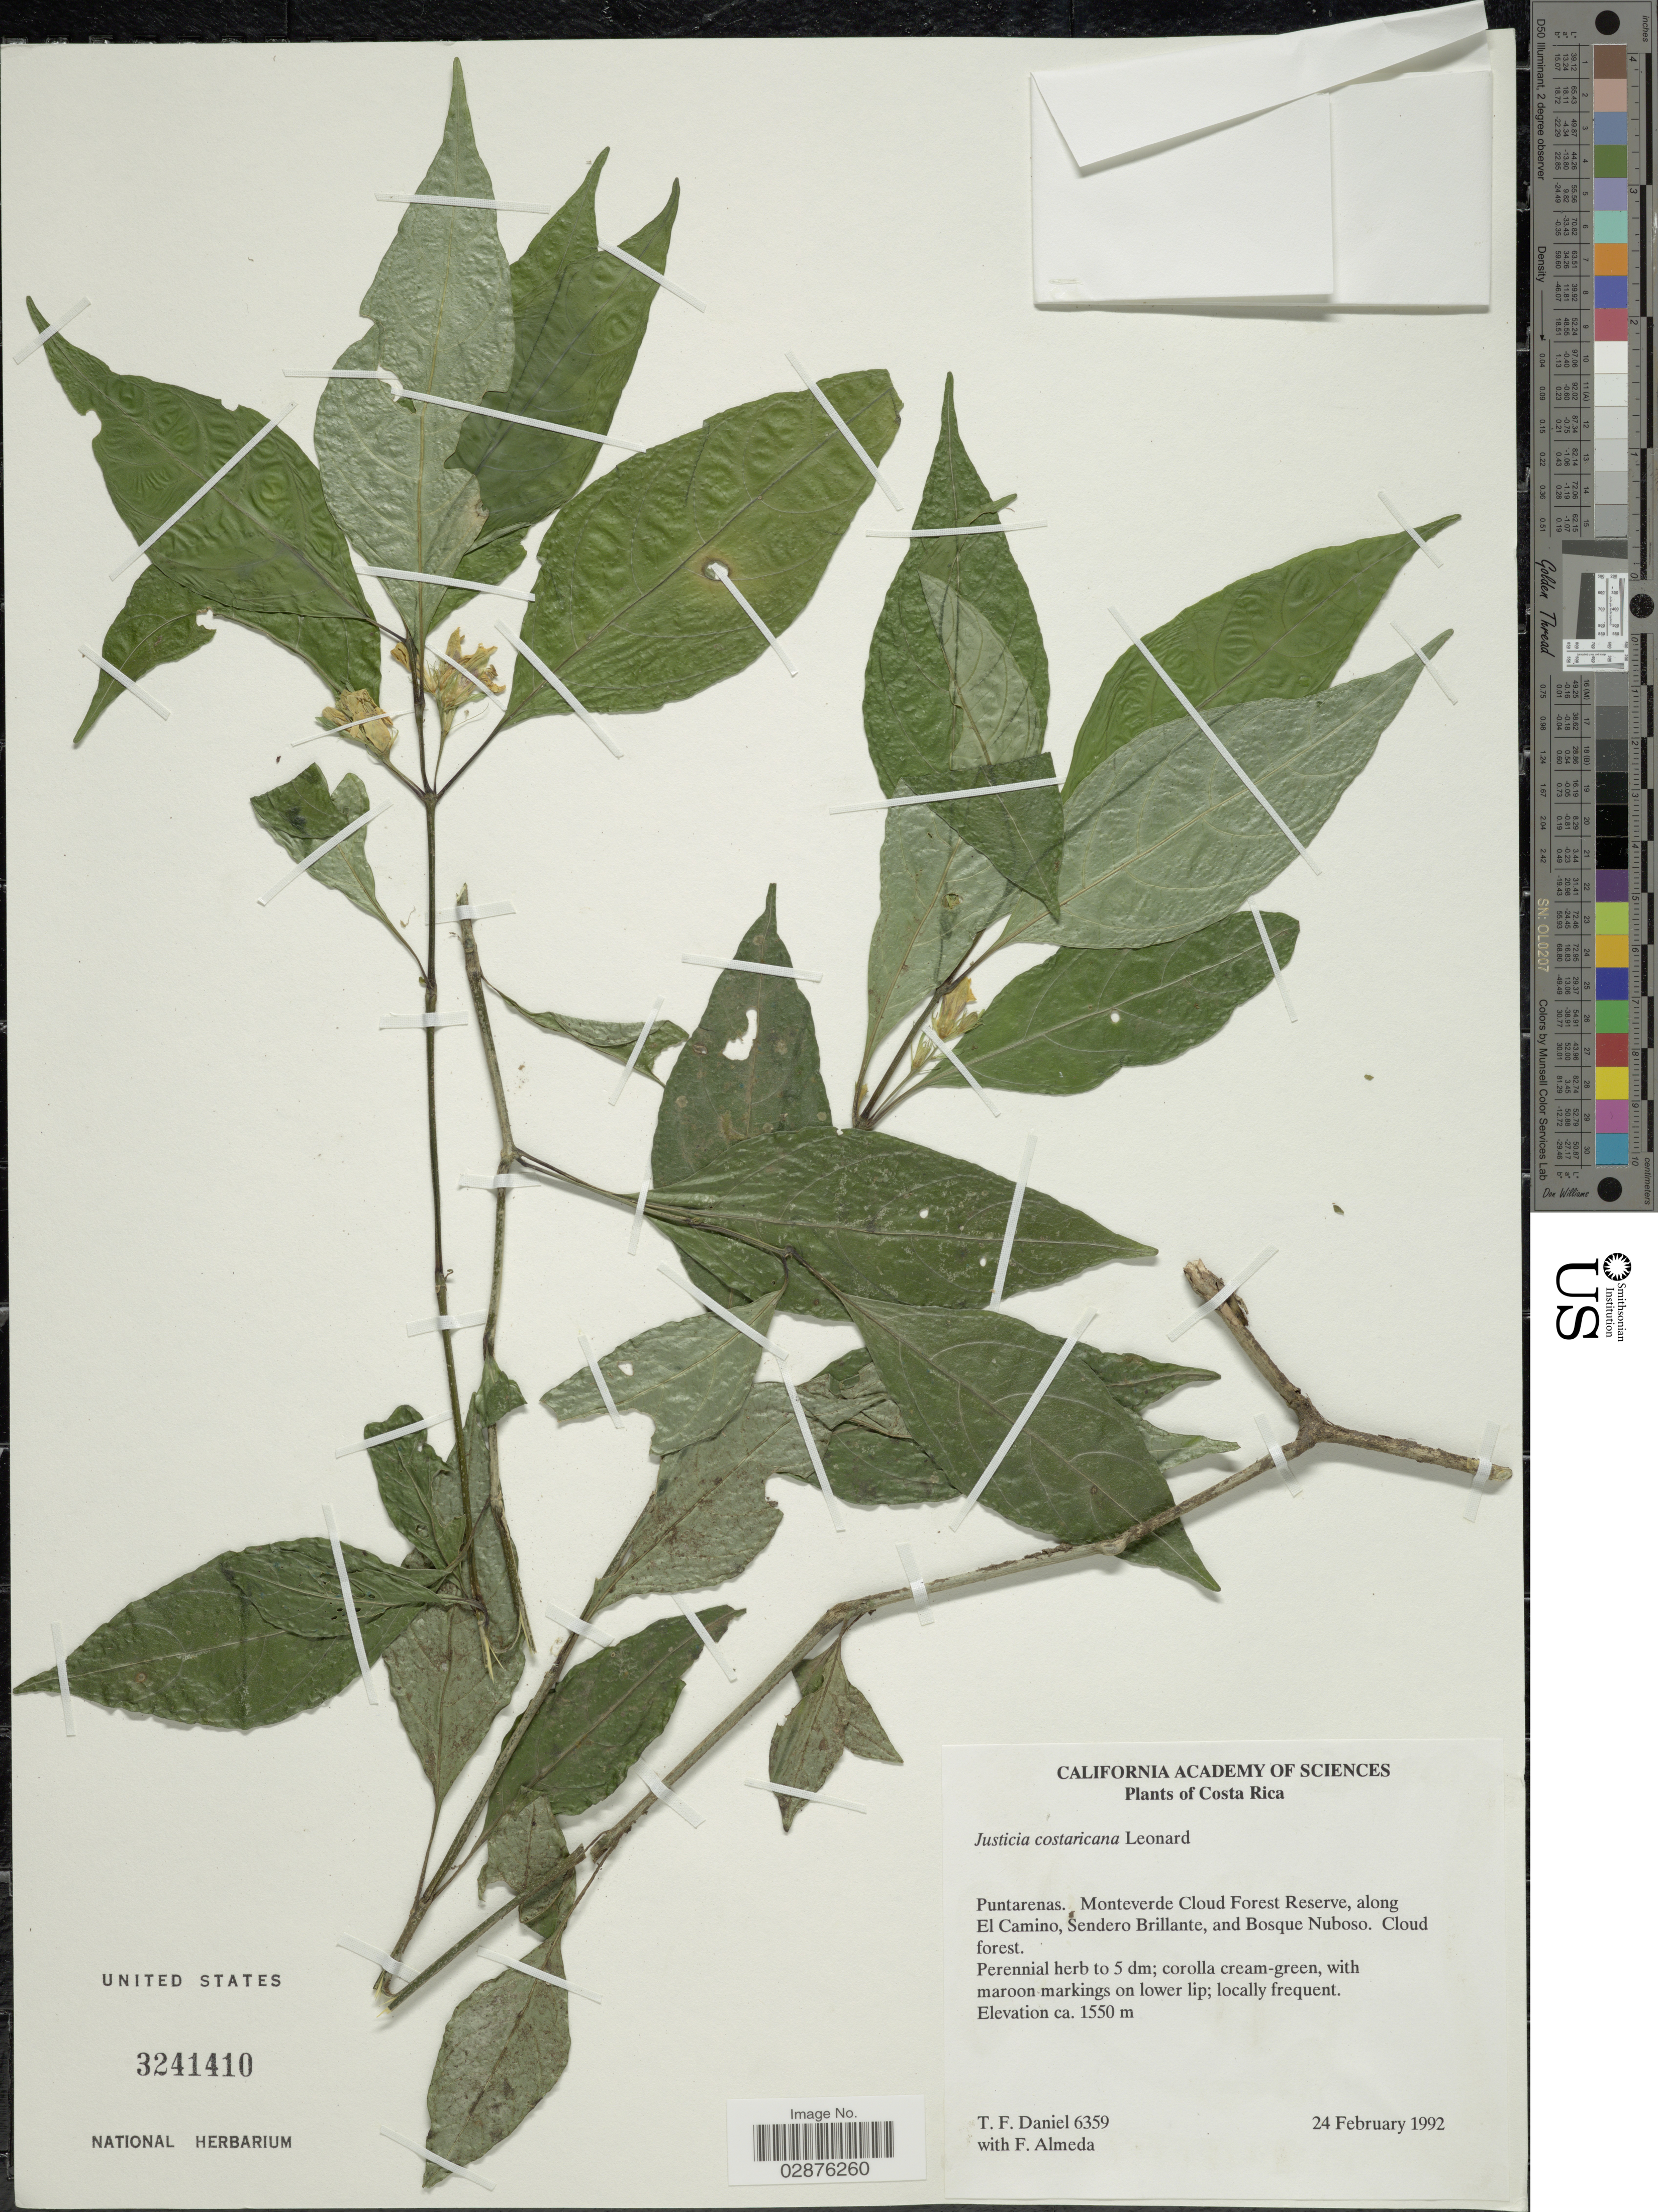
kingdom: Plantae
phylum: Tracheophyta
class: Magnoliopsida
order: Lamiales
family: Acanthaceae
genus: Justicia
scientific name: Justicia costaricana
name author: Leonard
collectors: T. F. Daniel & F. Almeda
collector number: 6359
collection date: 1992-02-24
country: Costa Rica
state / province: Puntarenas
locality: Monteverde Cloud Forest Reserve, along El Camino, Sendero Brillante, and Bosque Nuboso.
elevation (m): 1550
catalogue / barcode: US 3241410